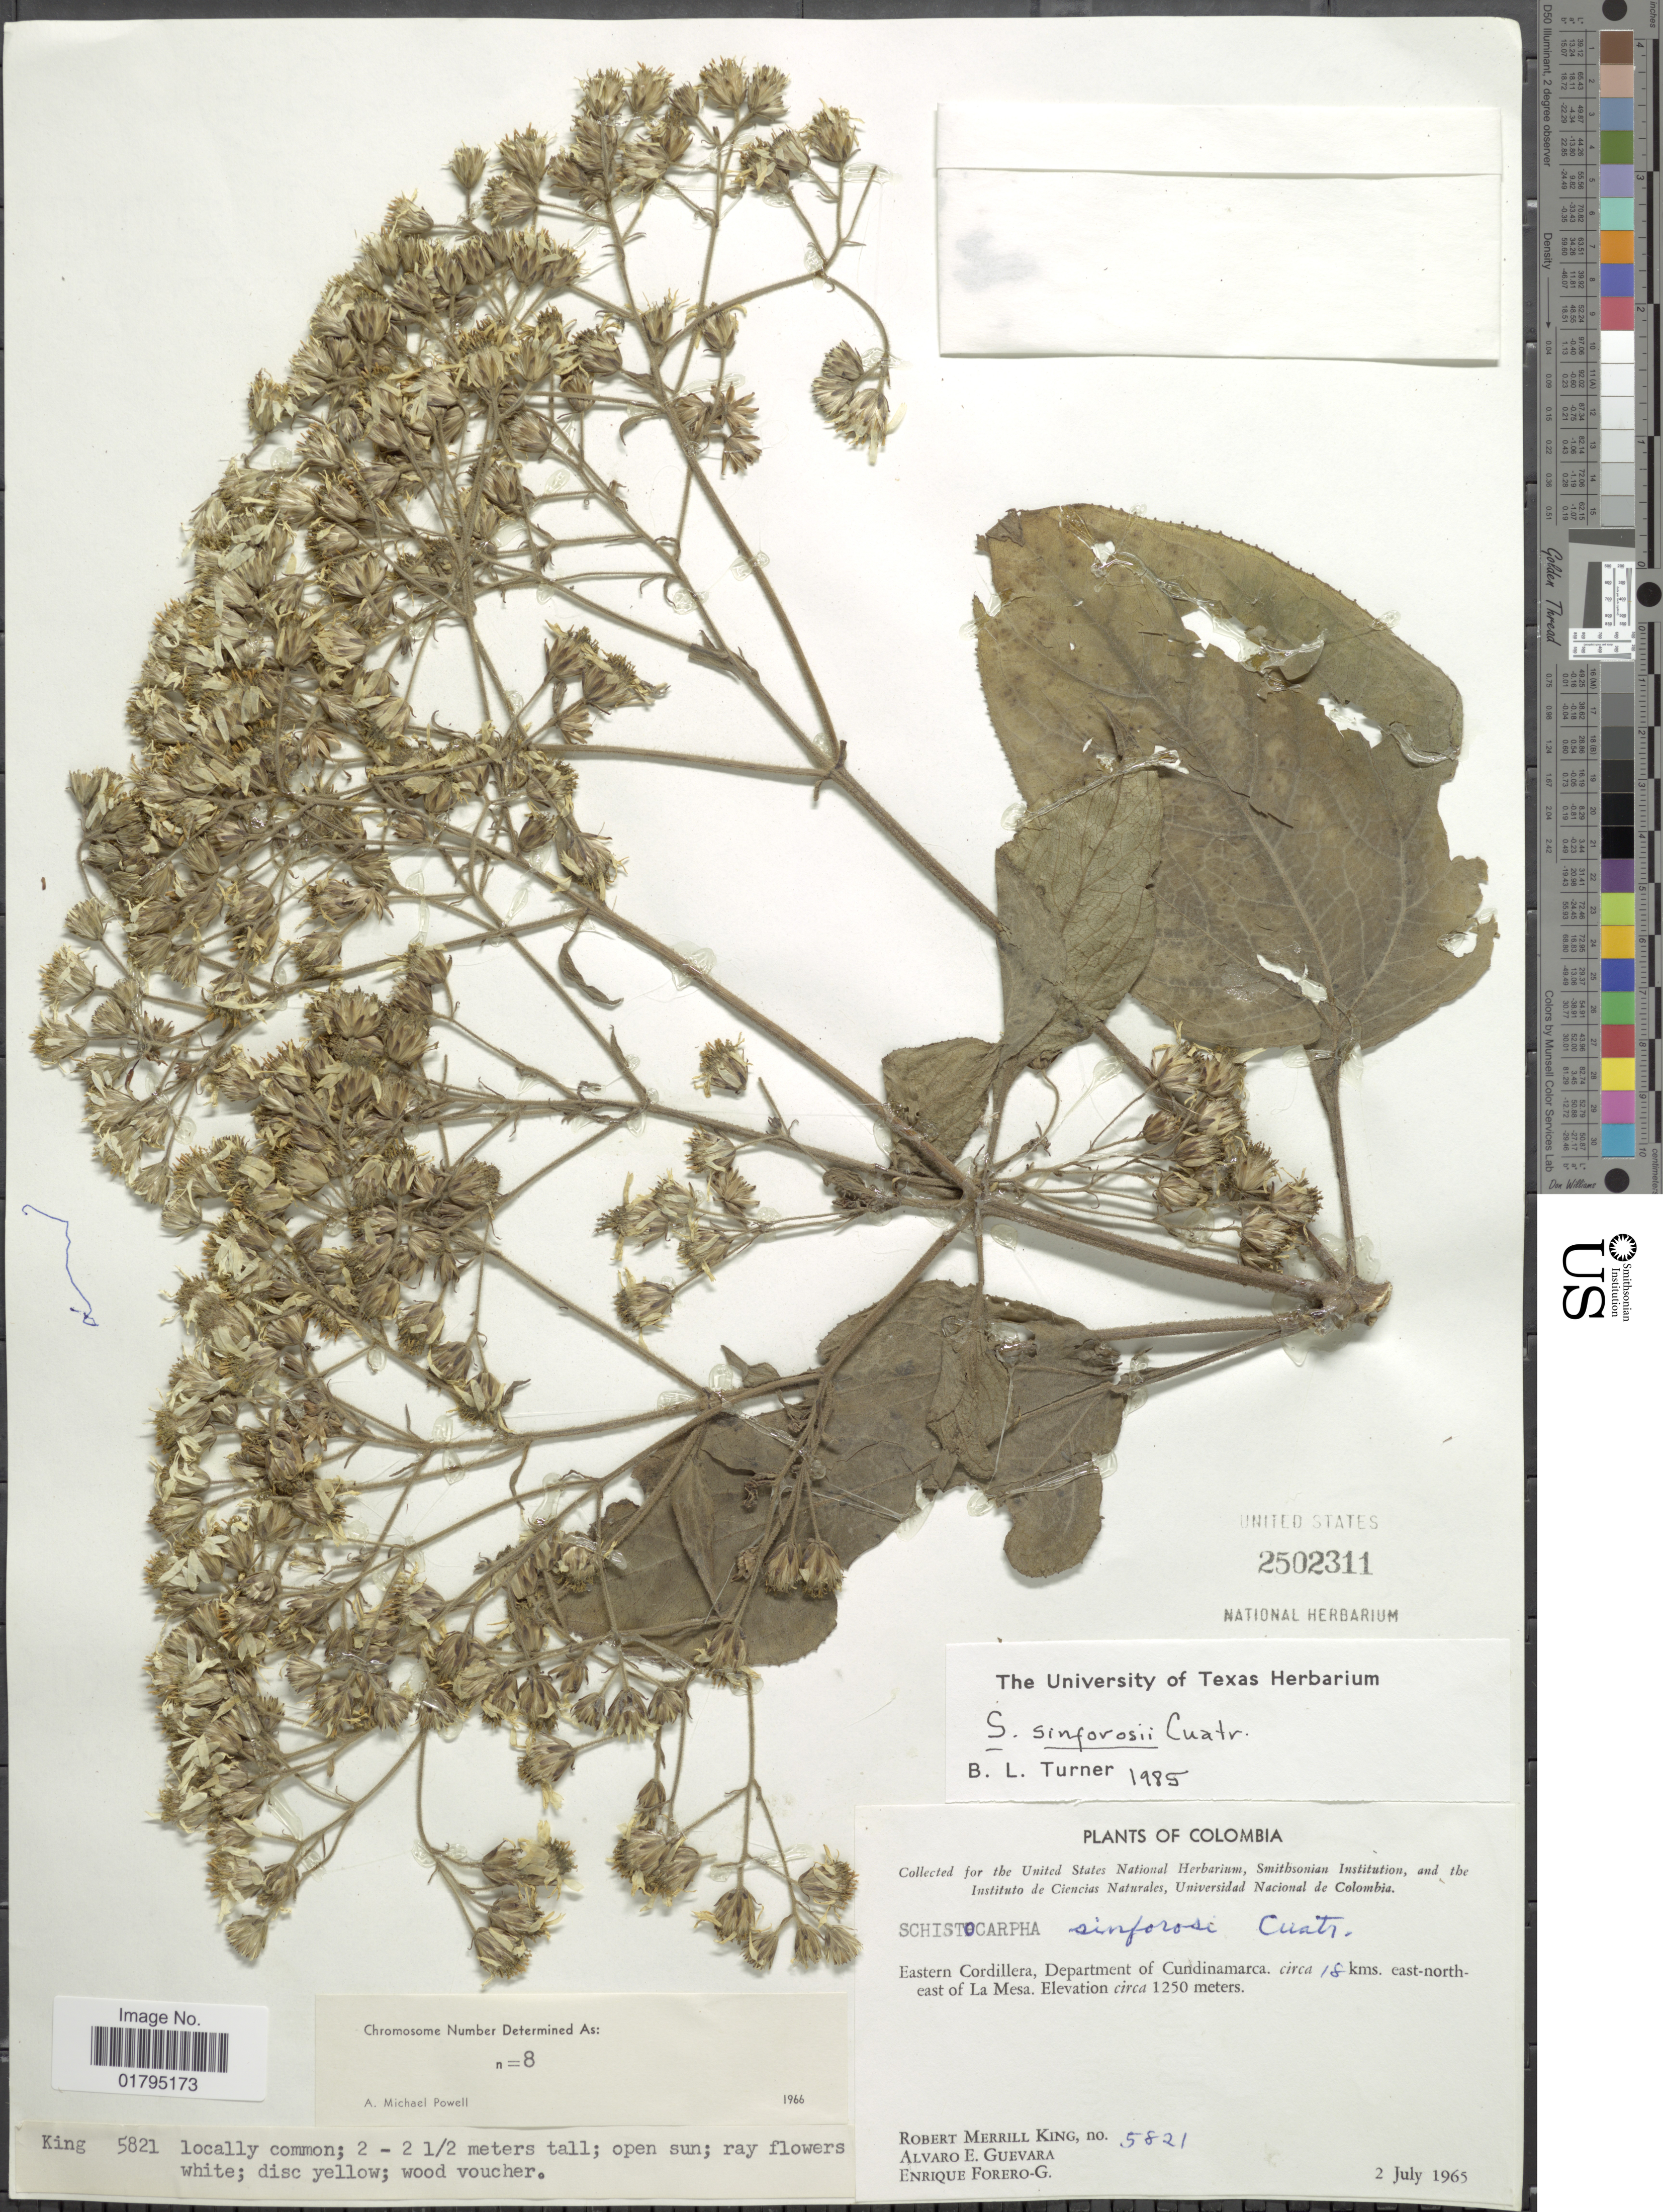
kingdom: Plantae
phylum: Tracheophyta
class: Magnoliopsida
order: Asterales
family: Asteraceae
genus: Schistocarpha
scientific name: Schistocarpha sinforosii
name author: Cuatrec.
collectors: R. M. King, A. E. Guevara & E. Forero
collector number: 5821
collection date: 1965-07-02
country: Colombia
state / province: Cundinamarca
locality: Eastern Cordillera, Department of Cundinamarca, circa 18 kms. east-north-east of La Mesa.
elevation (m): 1250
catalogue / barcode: US 2502311